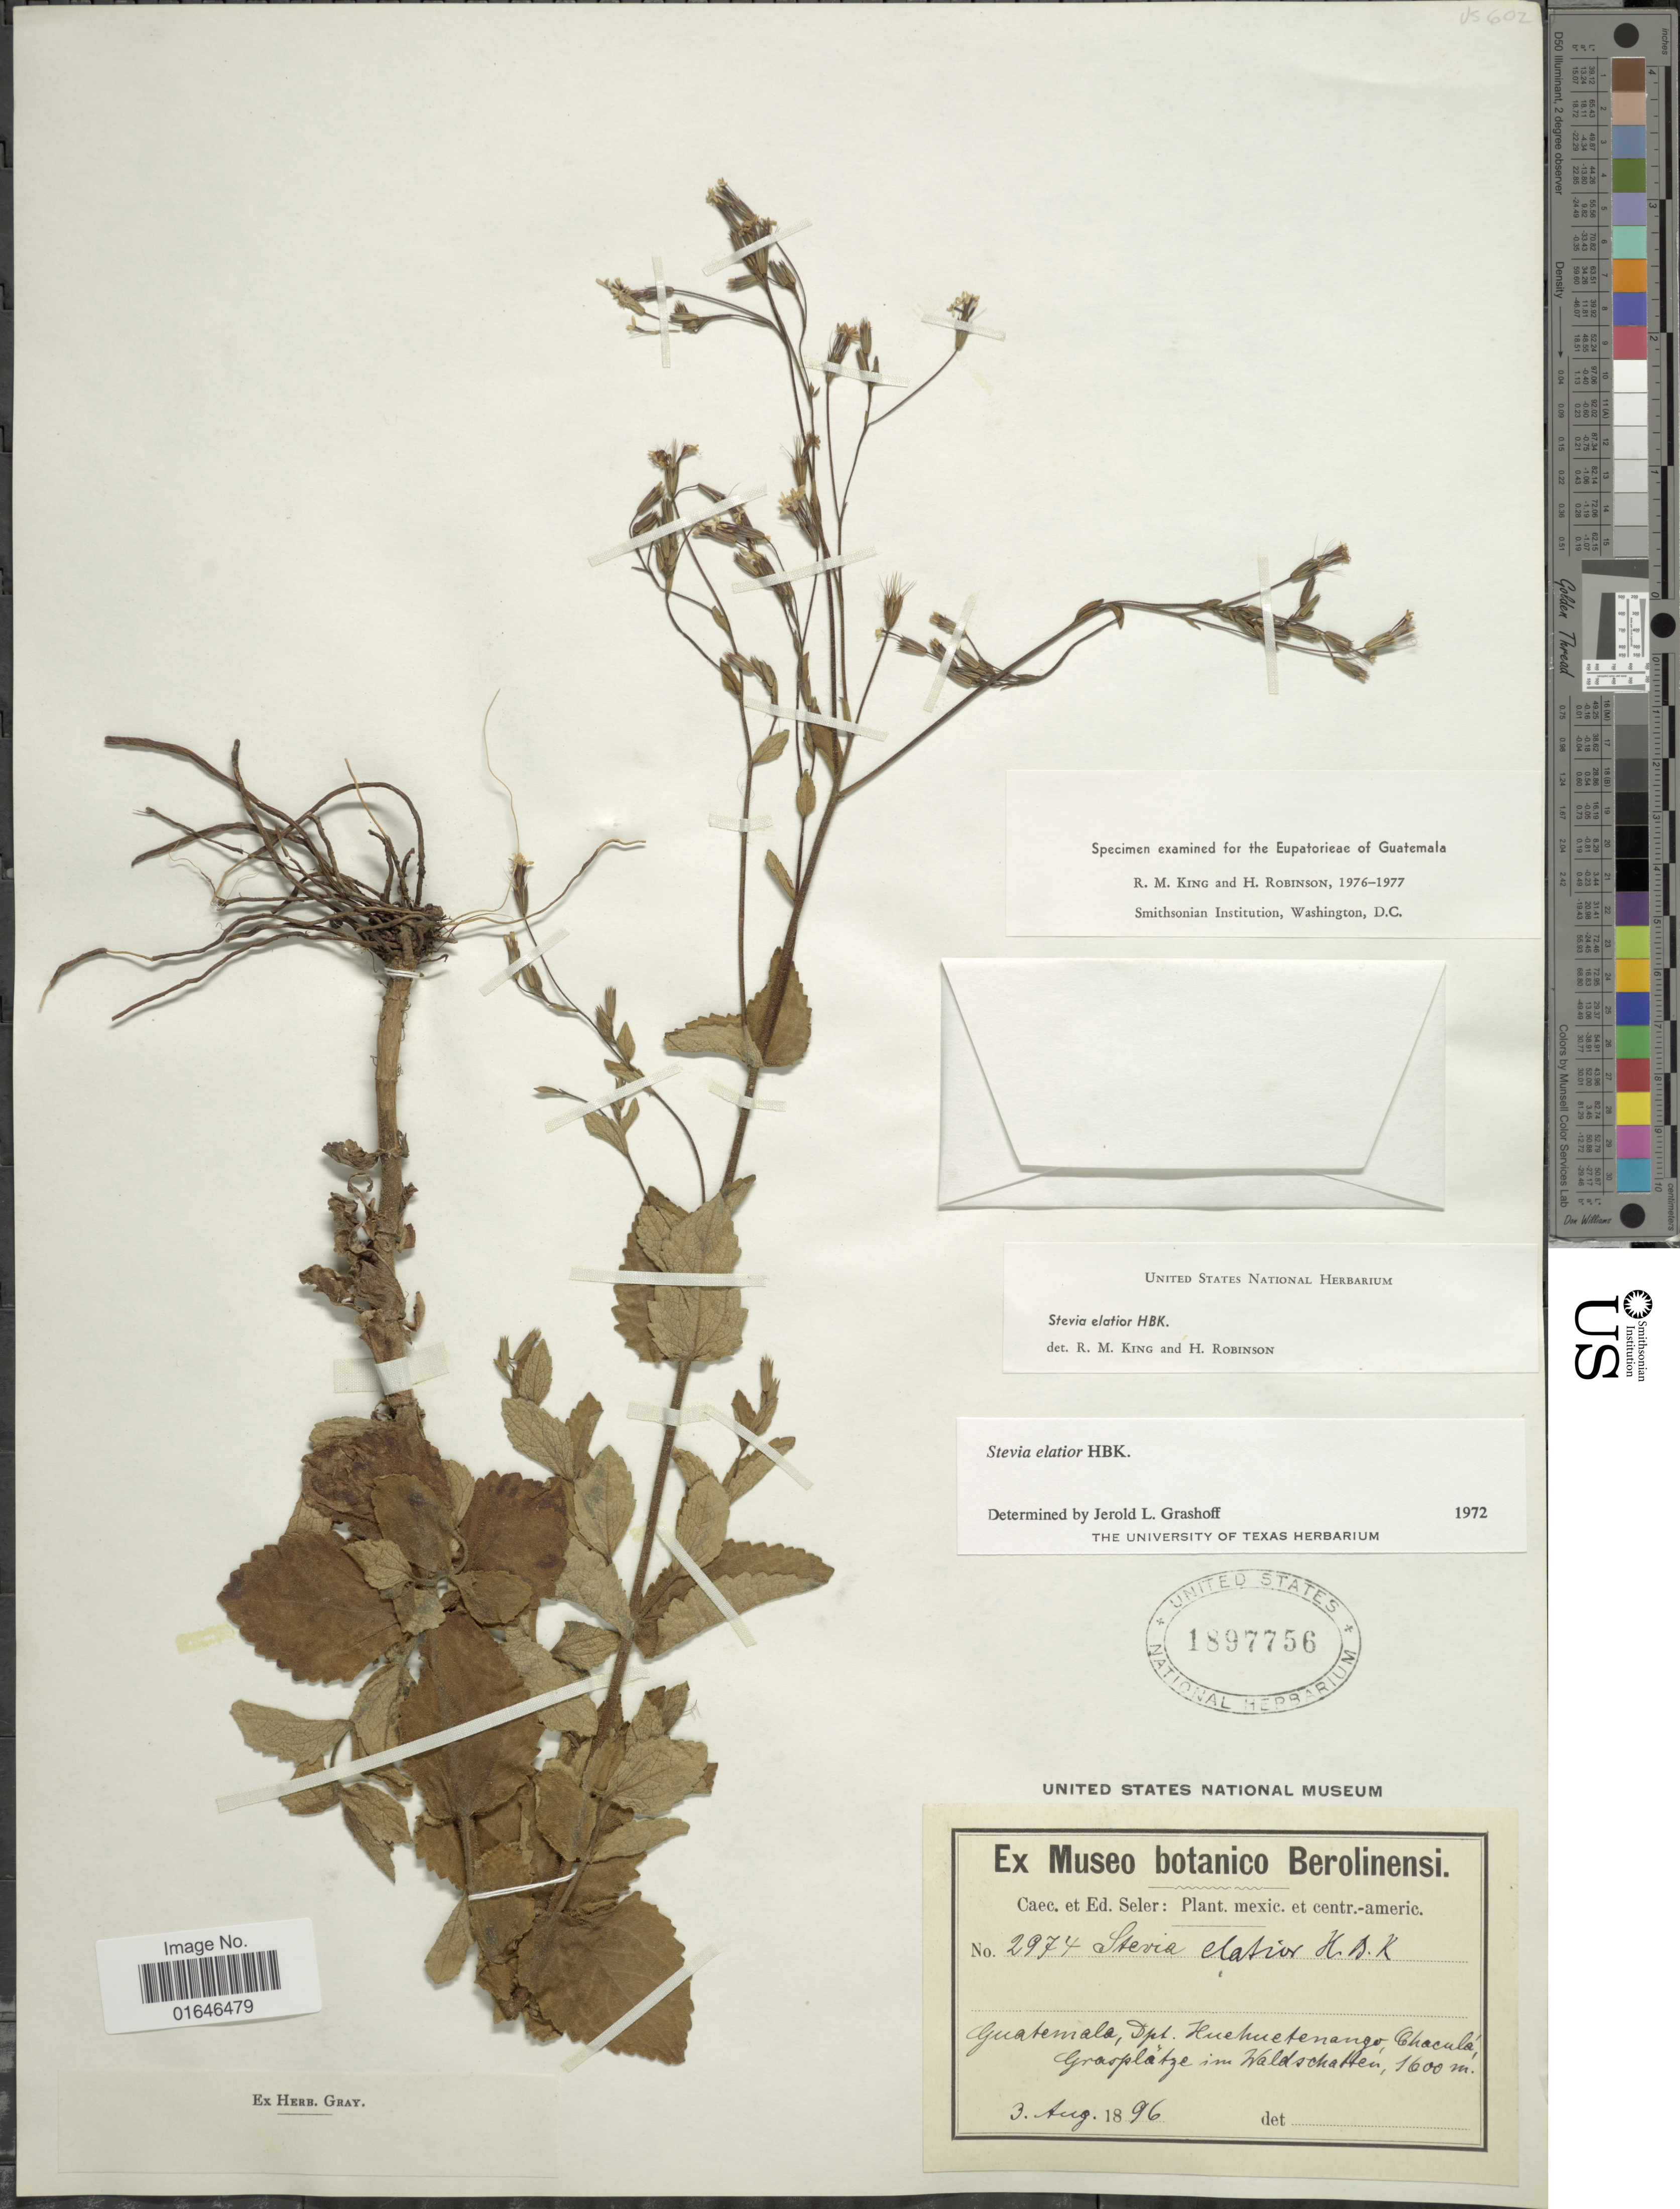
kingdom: Plantae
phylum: Tracheophyta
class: Magnoliopsida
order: Asterales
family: Asteraceae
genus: Stevia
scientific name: Stevia elatior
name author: Kunth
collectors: ex Caec. et Ed Seler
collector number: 2974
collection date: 1896-08-03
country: Guatemala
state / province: Huehuetenango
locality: Chaculá, Grasplatze im Waldschatten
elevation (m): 1600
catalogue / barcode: US 1897756